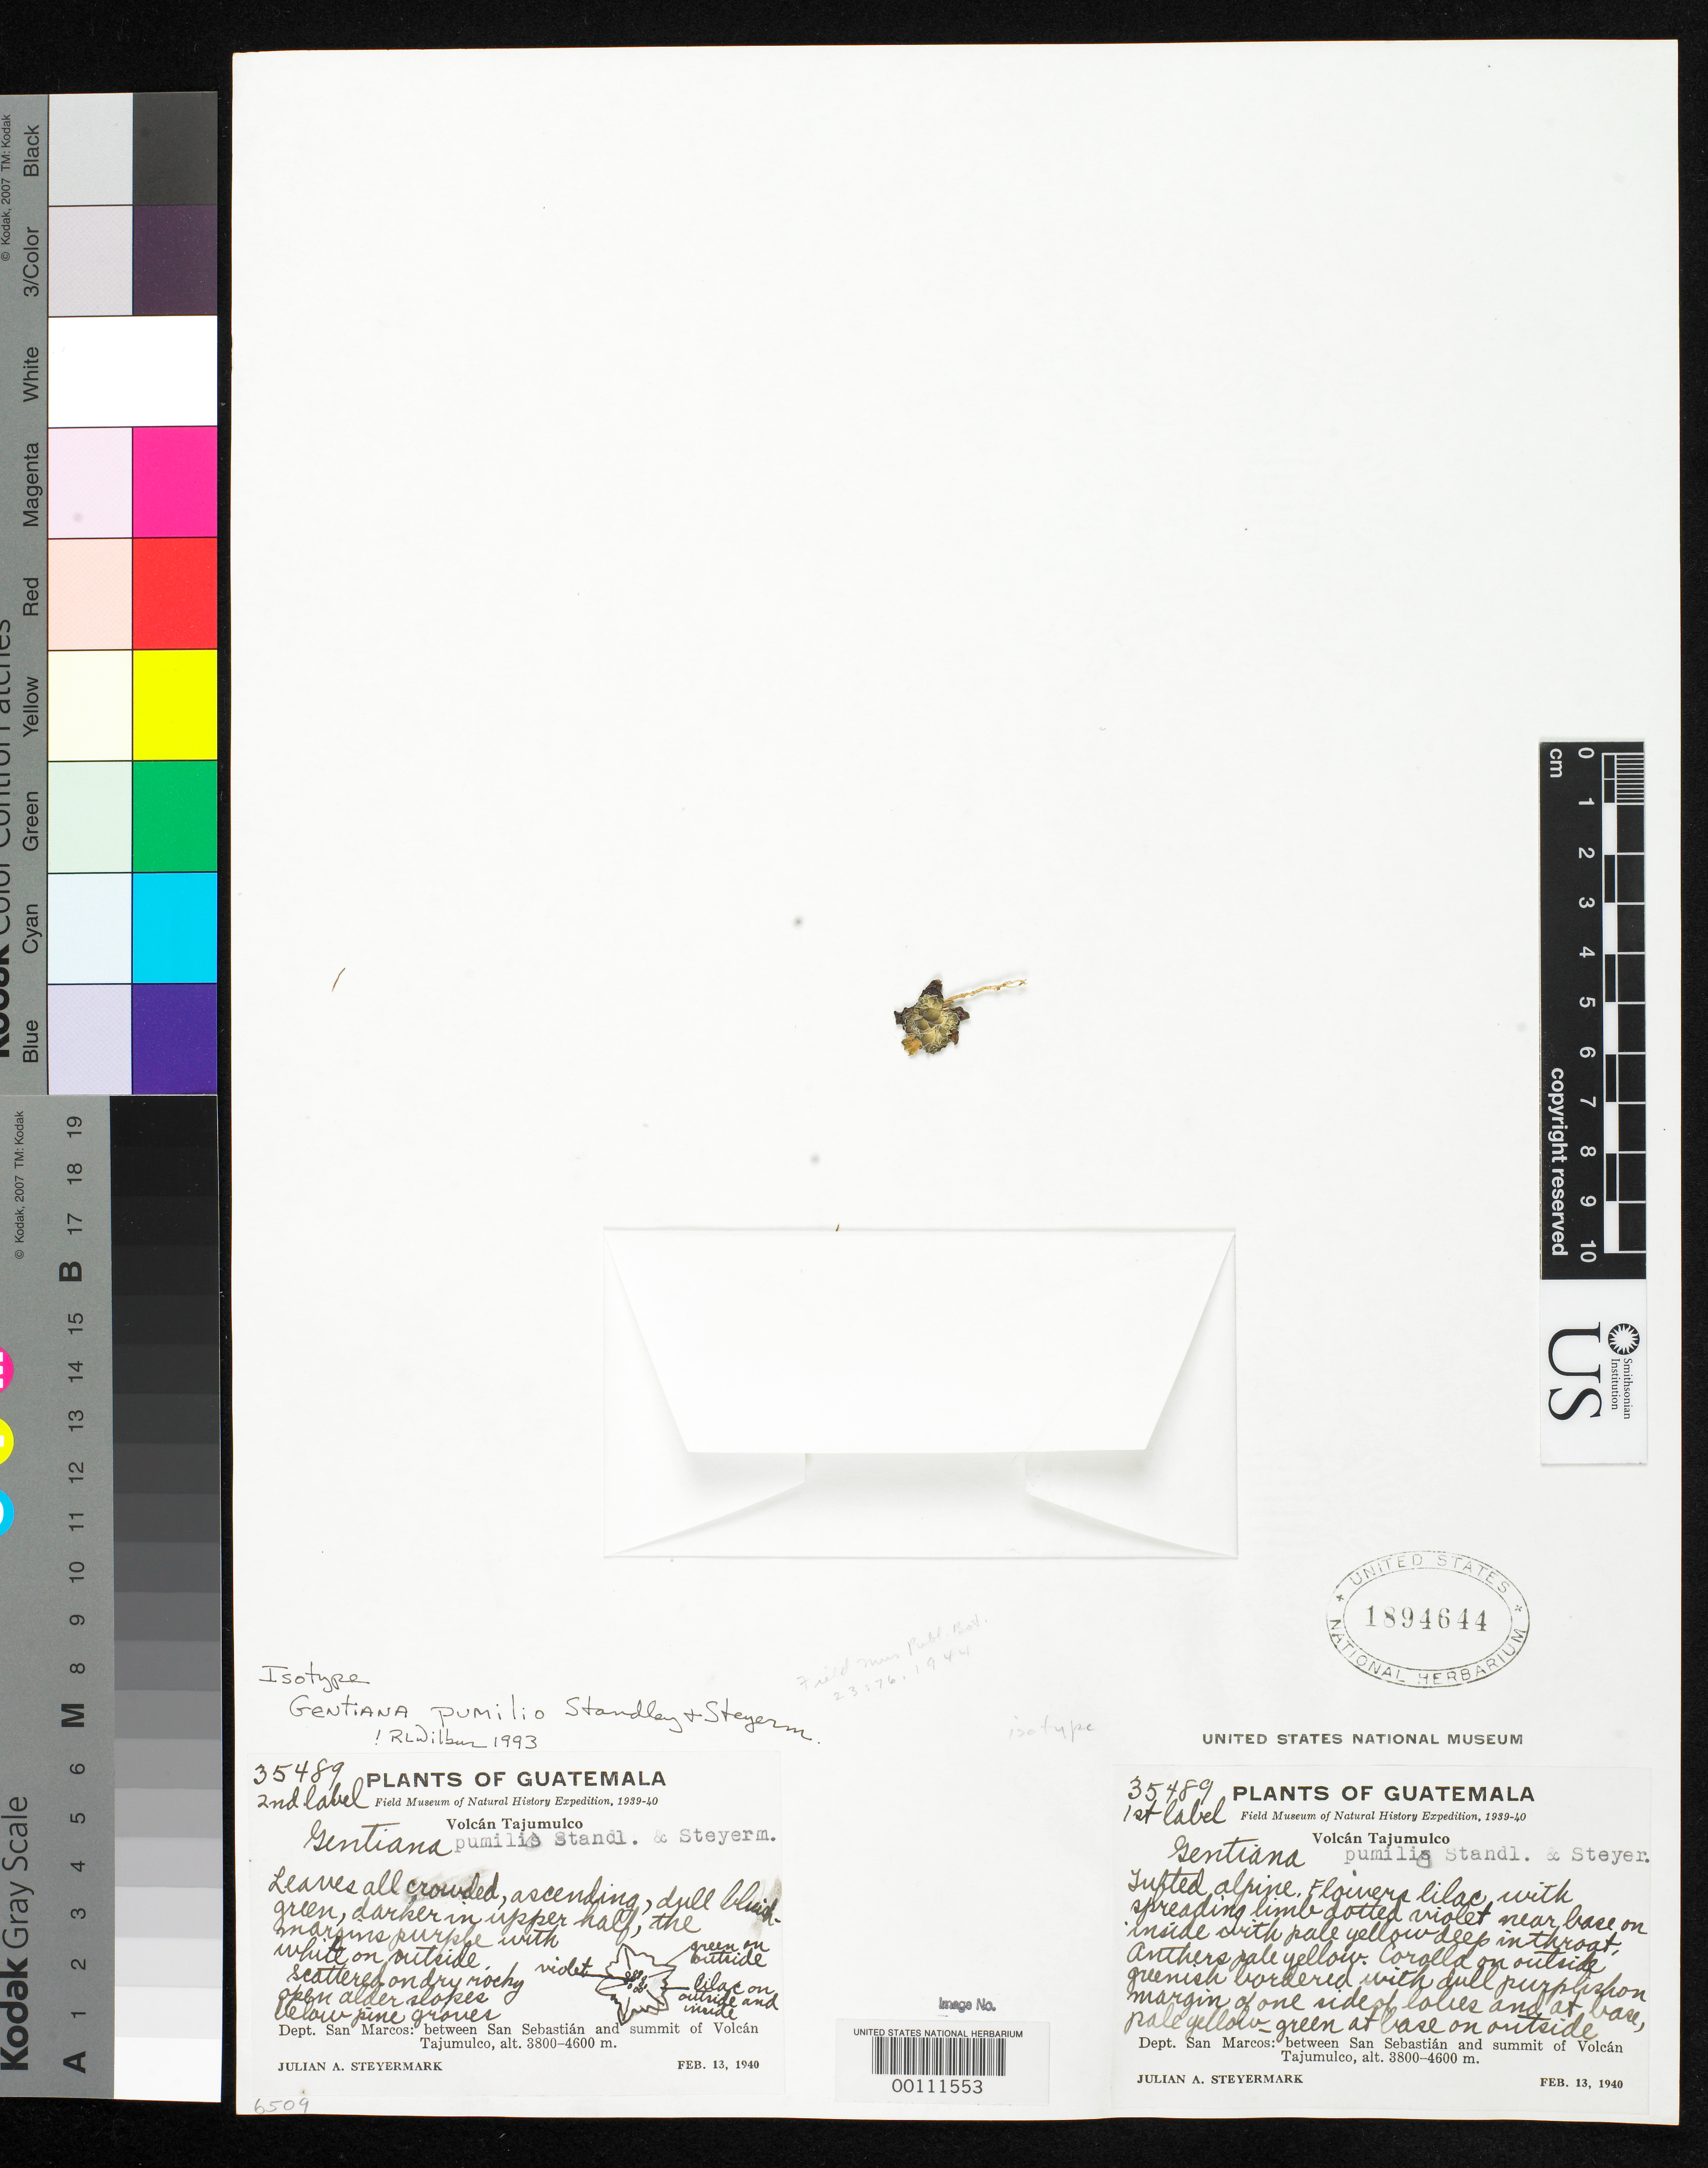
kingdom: Plantae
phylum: Tracheophyta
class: Magnoliopsida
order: Gentianales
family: Gentianaceae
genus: Gentiana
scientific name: Gentiana pumilio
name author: Standl. & Steyerm.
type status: Isotype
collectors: J. Steyermark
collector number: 35489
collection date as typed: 13 Feb 1940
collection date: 1940-02-13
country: Guatemala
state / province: San Marcos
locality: Between San Sebastian & summit of Volcan de Tajumulco.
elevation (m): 3800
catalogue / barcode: US 1894644